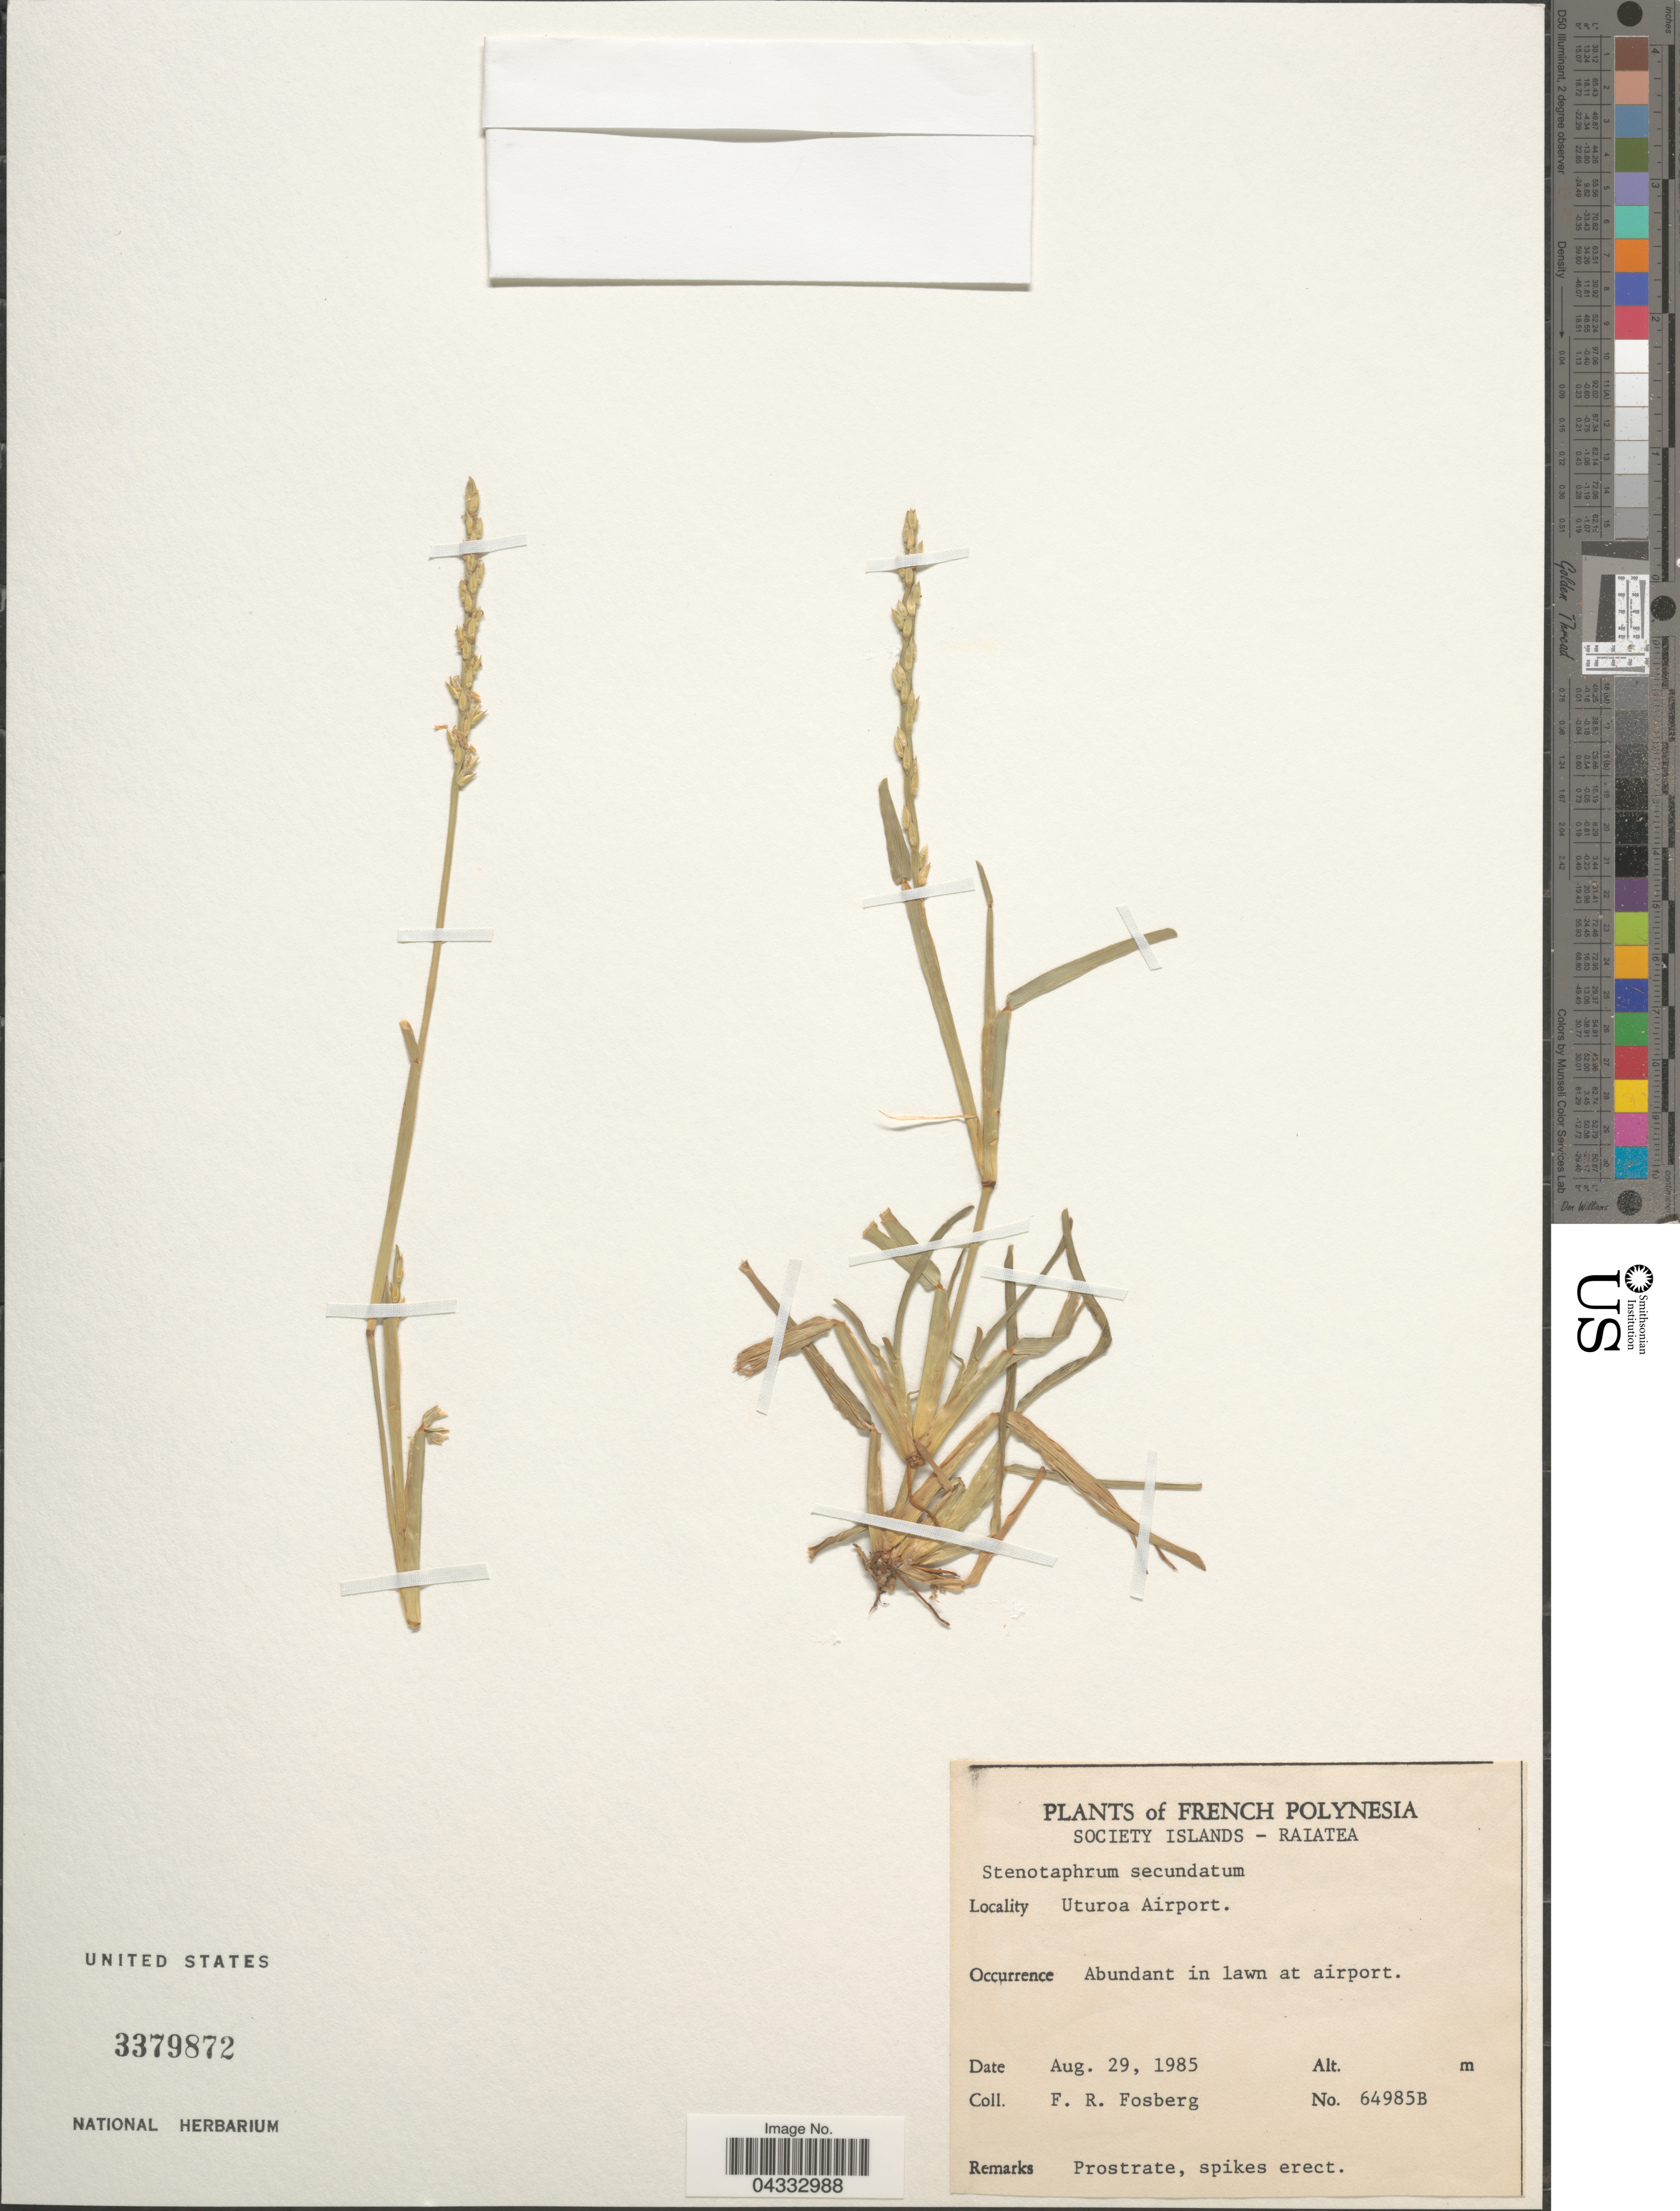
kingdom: Plantae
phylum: Tracheophyta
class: Liliopsida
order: Poales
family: Poaceae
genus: Stenotaphrum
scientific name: Stenotaphrum secundatum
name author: (Walter) Kuntze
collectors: F. R. Fosberg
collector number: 64985B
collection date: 1985-08-29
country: French Polynesia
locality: Society Islands-Raiatea. Uturoa Airport. Abundant in lawn at airport.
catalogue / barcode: US 3379872